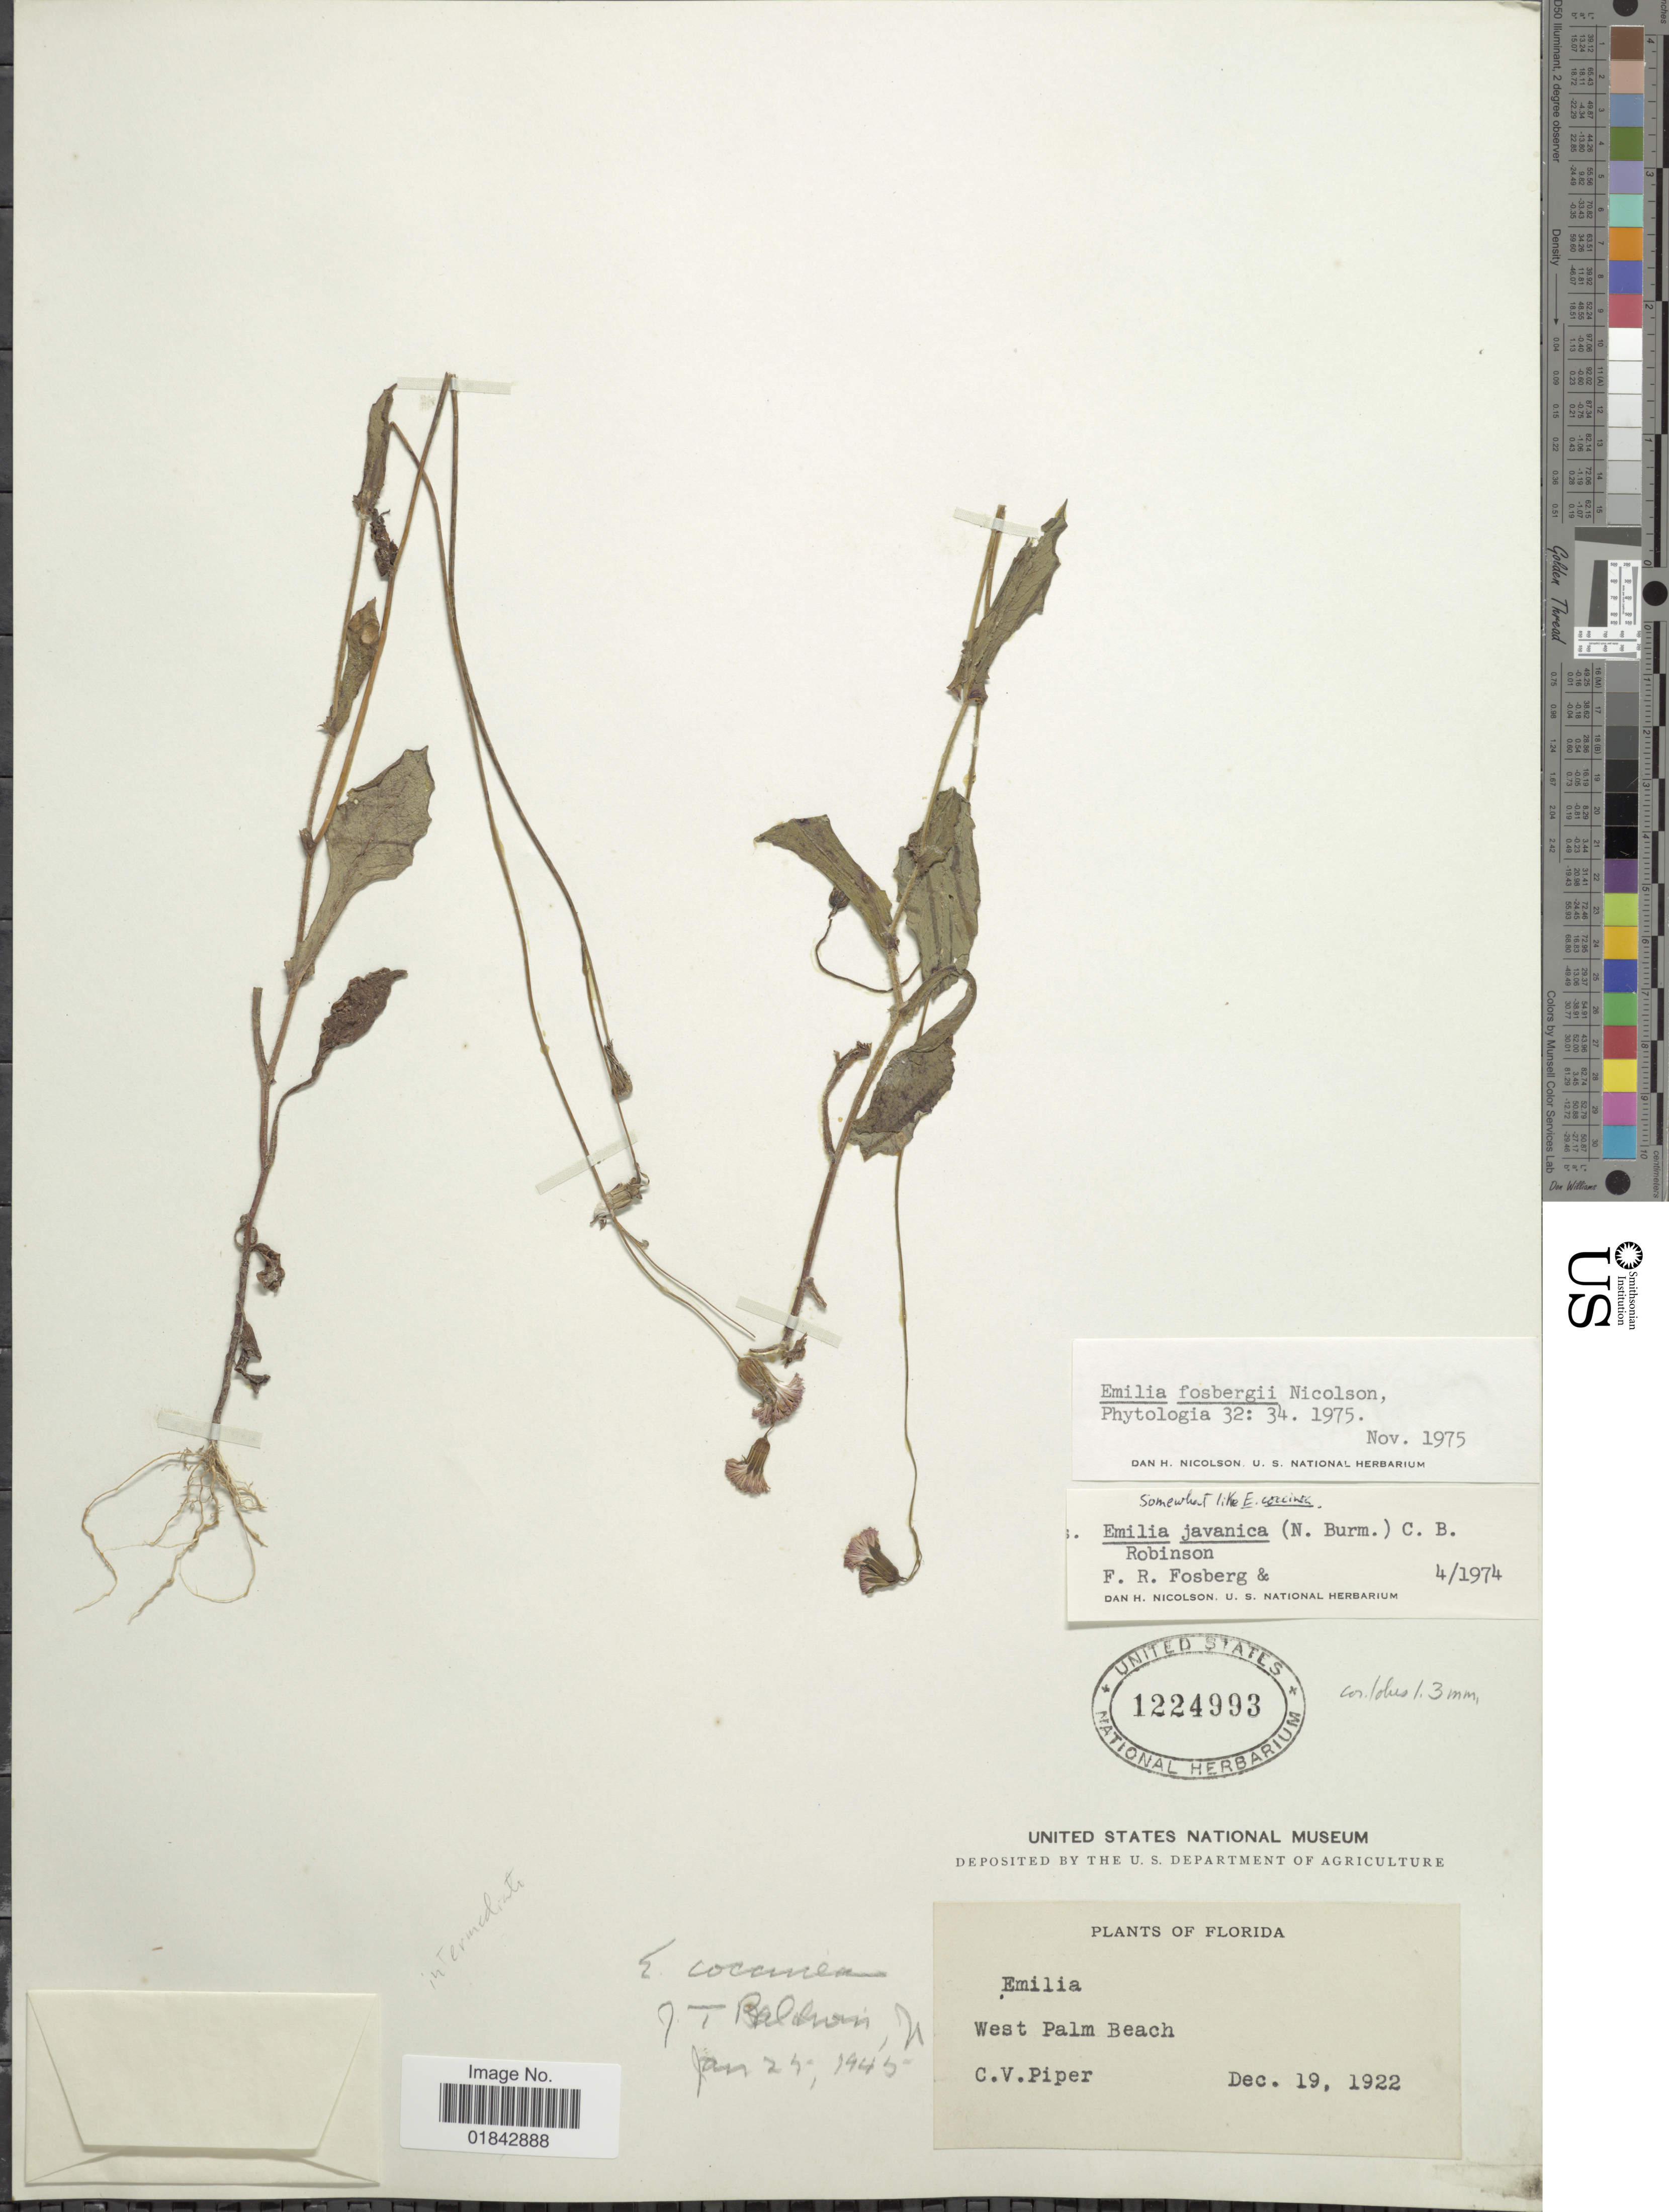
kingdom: Plantae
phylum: Tracheophyta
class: Magnoliopsida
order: Asterales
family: Asteraceae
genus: Emilia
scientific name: Emilia fosbergii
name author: Nicolson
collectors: C. V. Piper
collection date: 1922-12-19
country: United States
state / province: Florida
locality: West Palm Beach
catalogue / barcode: US 1224993